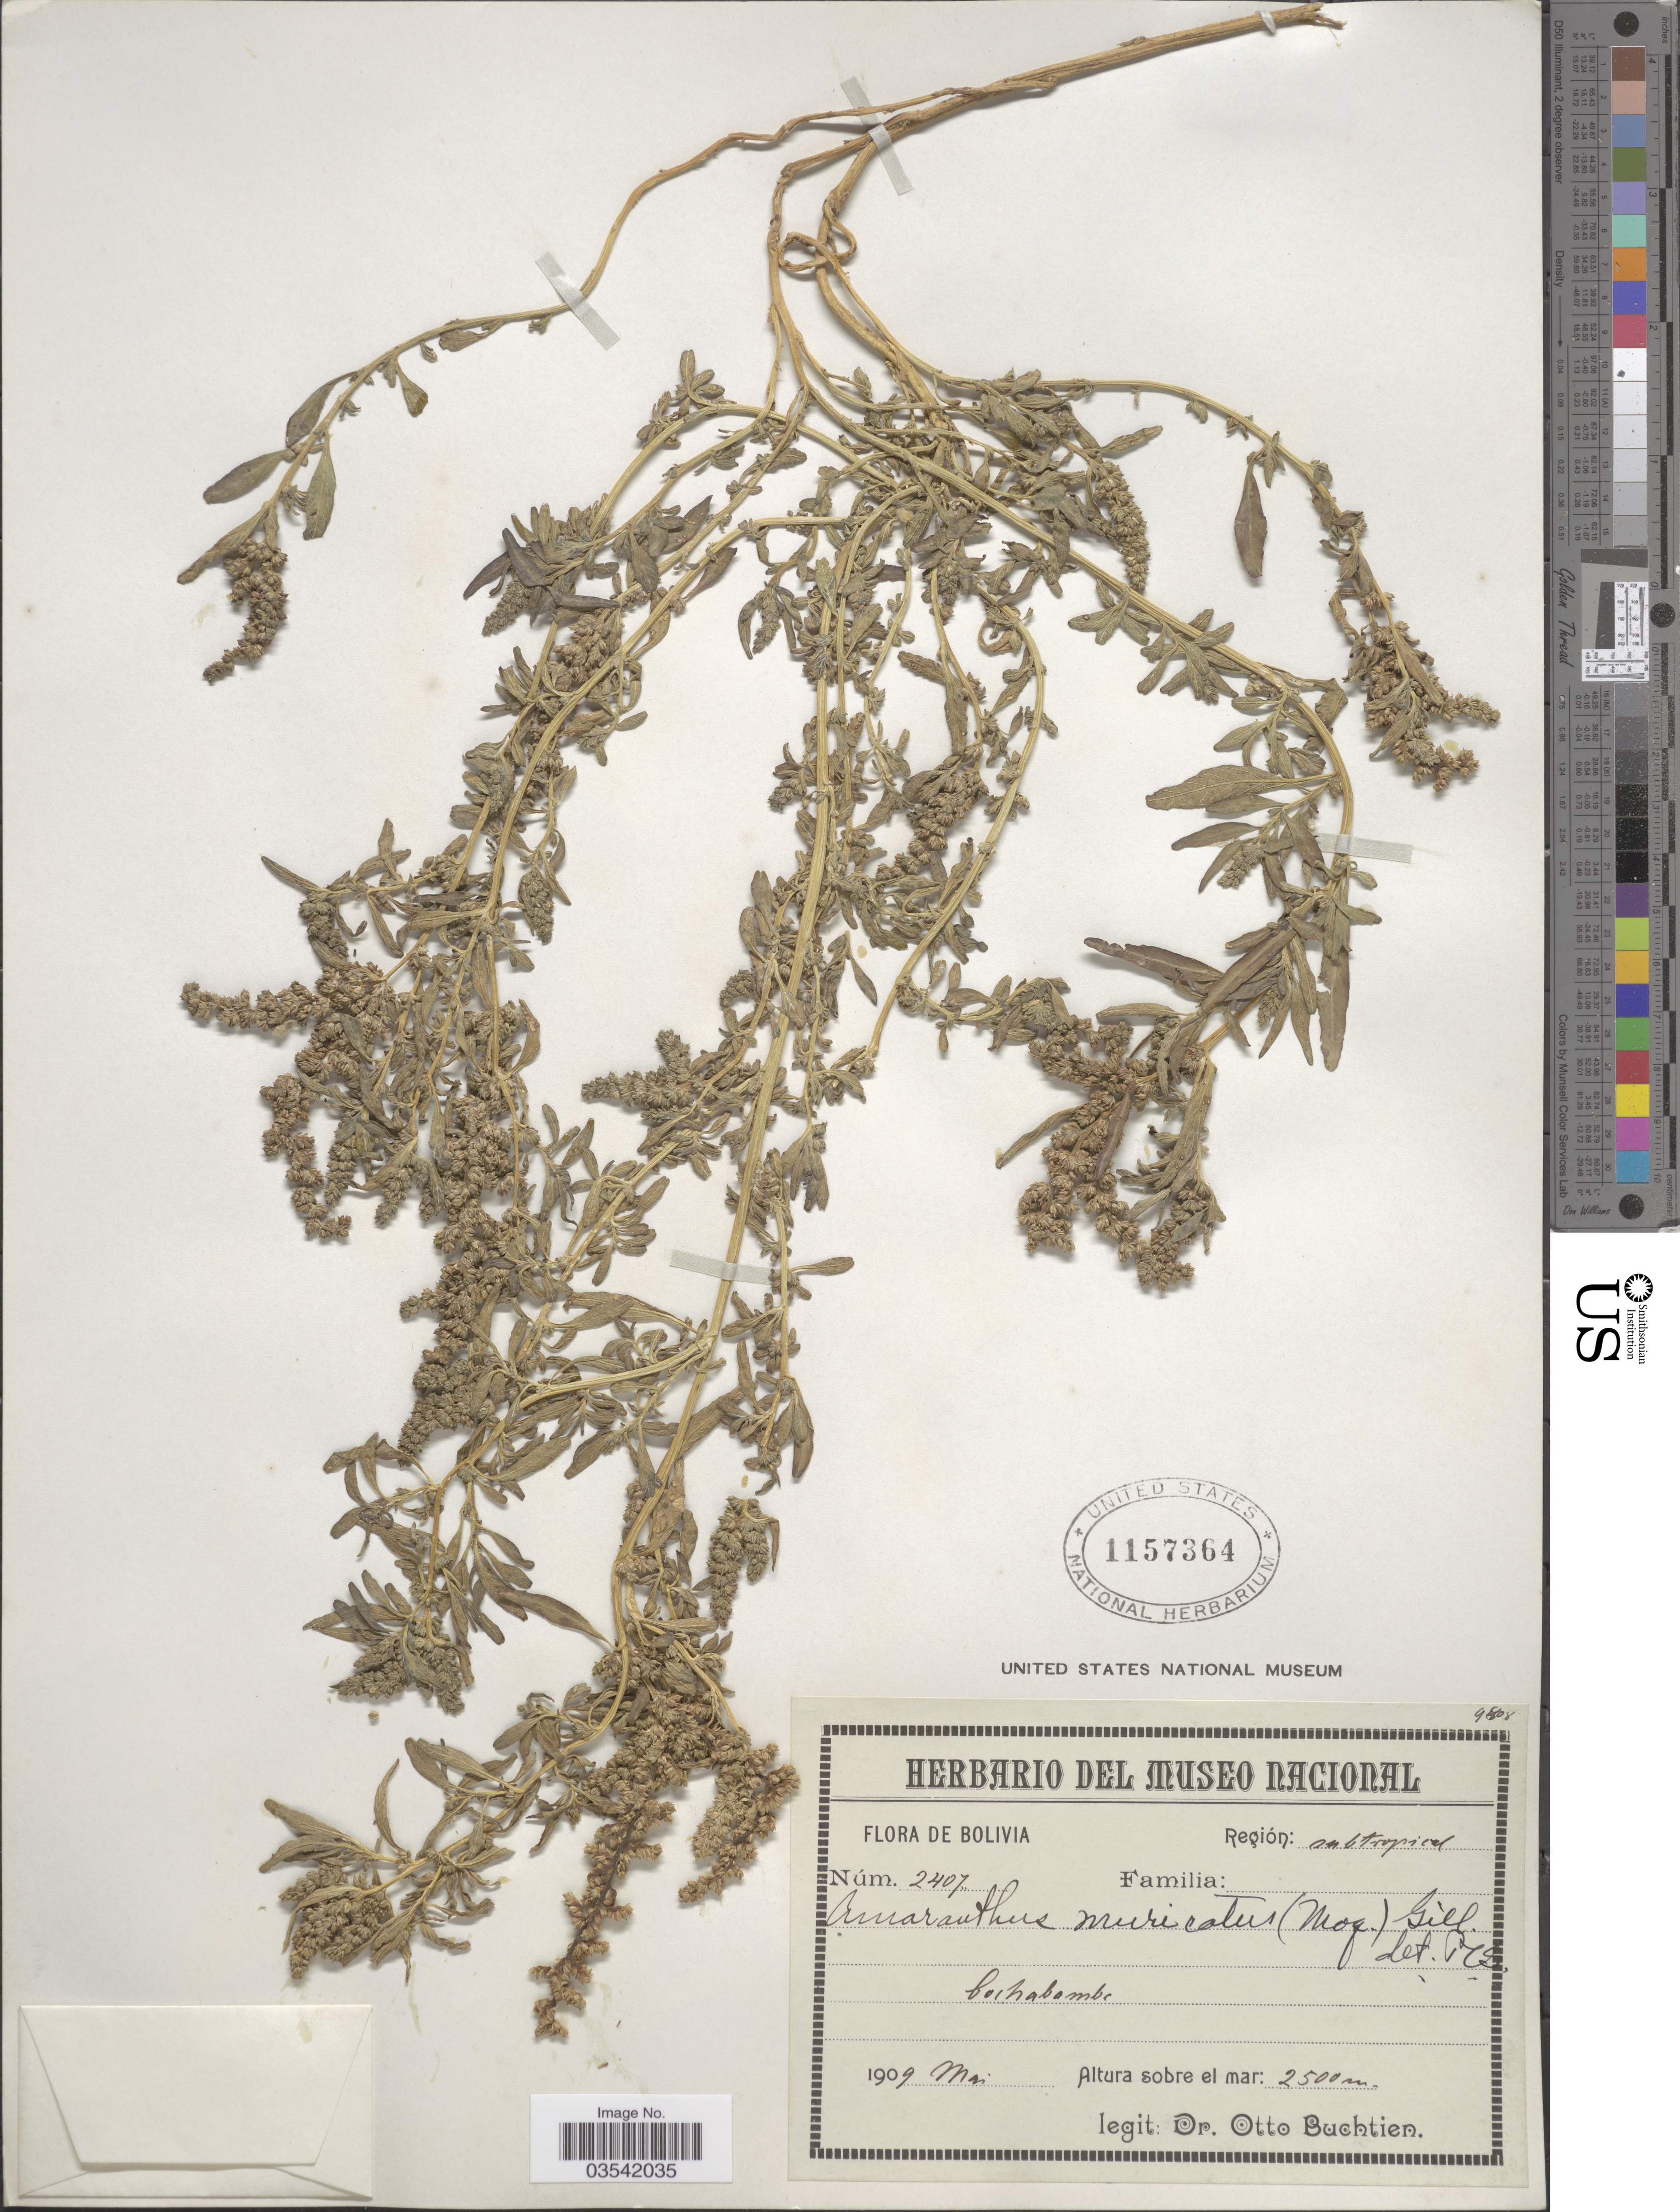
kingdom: Plantae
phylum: Tracheophyta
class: Magnoliopsida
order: Caryophyllales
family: Amaranthaceae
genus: Amaranthus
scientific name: Amaranthus muricatus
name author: (Moq.) Hieron.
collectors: O. Buchtien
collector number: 2407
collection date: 1909-05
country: Bolivia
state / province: Cochabamba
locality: Región: subtropical.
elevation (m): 2500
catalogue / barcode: US 1157364